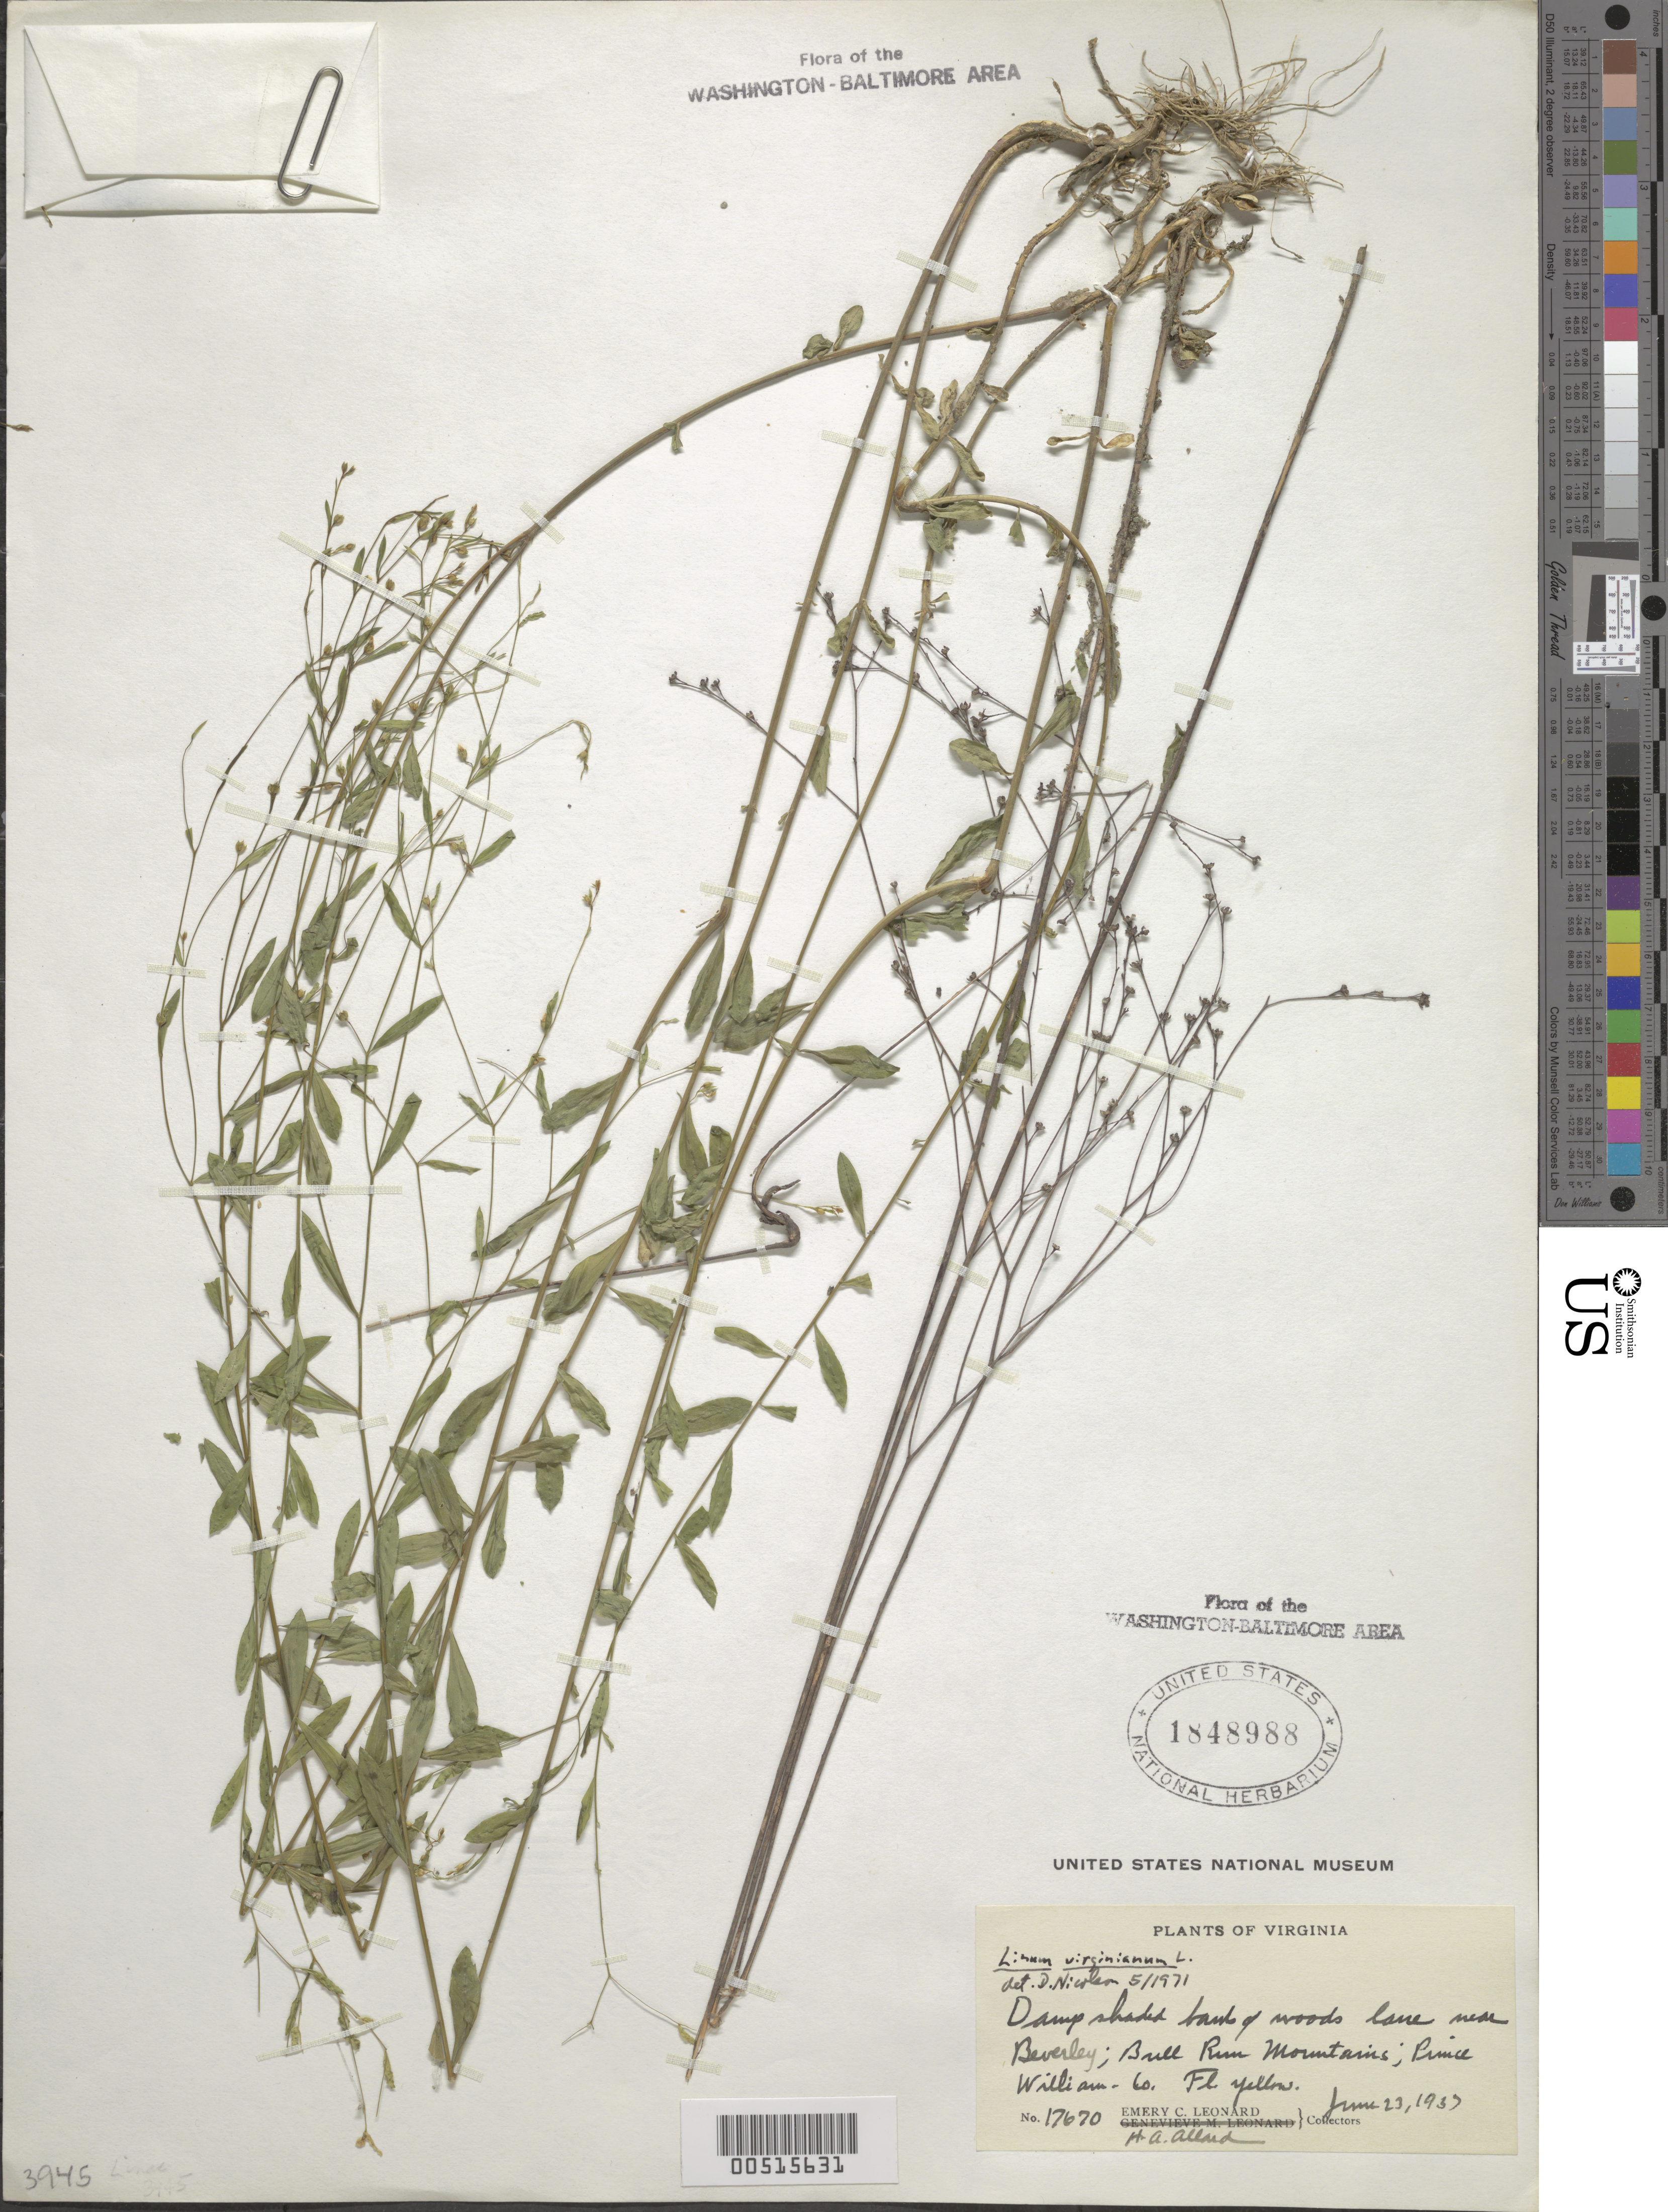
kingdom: Plantae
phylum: Tracheophyta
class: Magnoliopsida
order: Malpighiales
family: Linaceae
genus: Linum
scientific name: Linum virginianum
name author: L.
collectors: E. C. Leonard & H. A. Allard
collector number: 17670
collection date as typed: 23 Jun 1937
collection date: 1937-06-23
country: United States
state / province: Virginia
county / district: Prince William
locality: Bull Run Mts., near Beverley Bull Run Mts.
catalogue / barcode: US 1848988